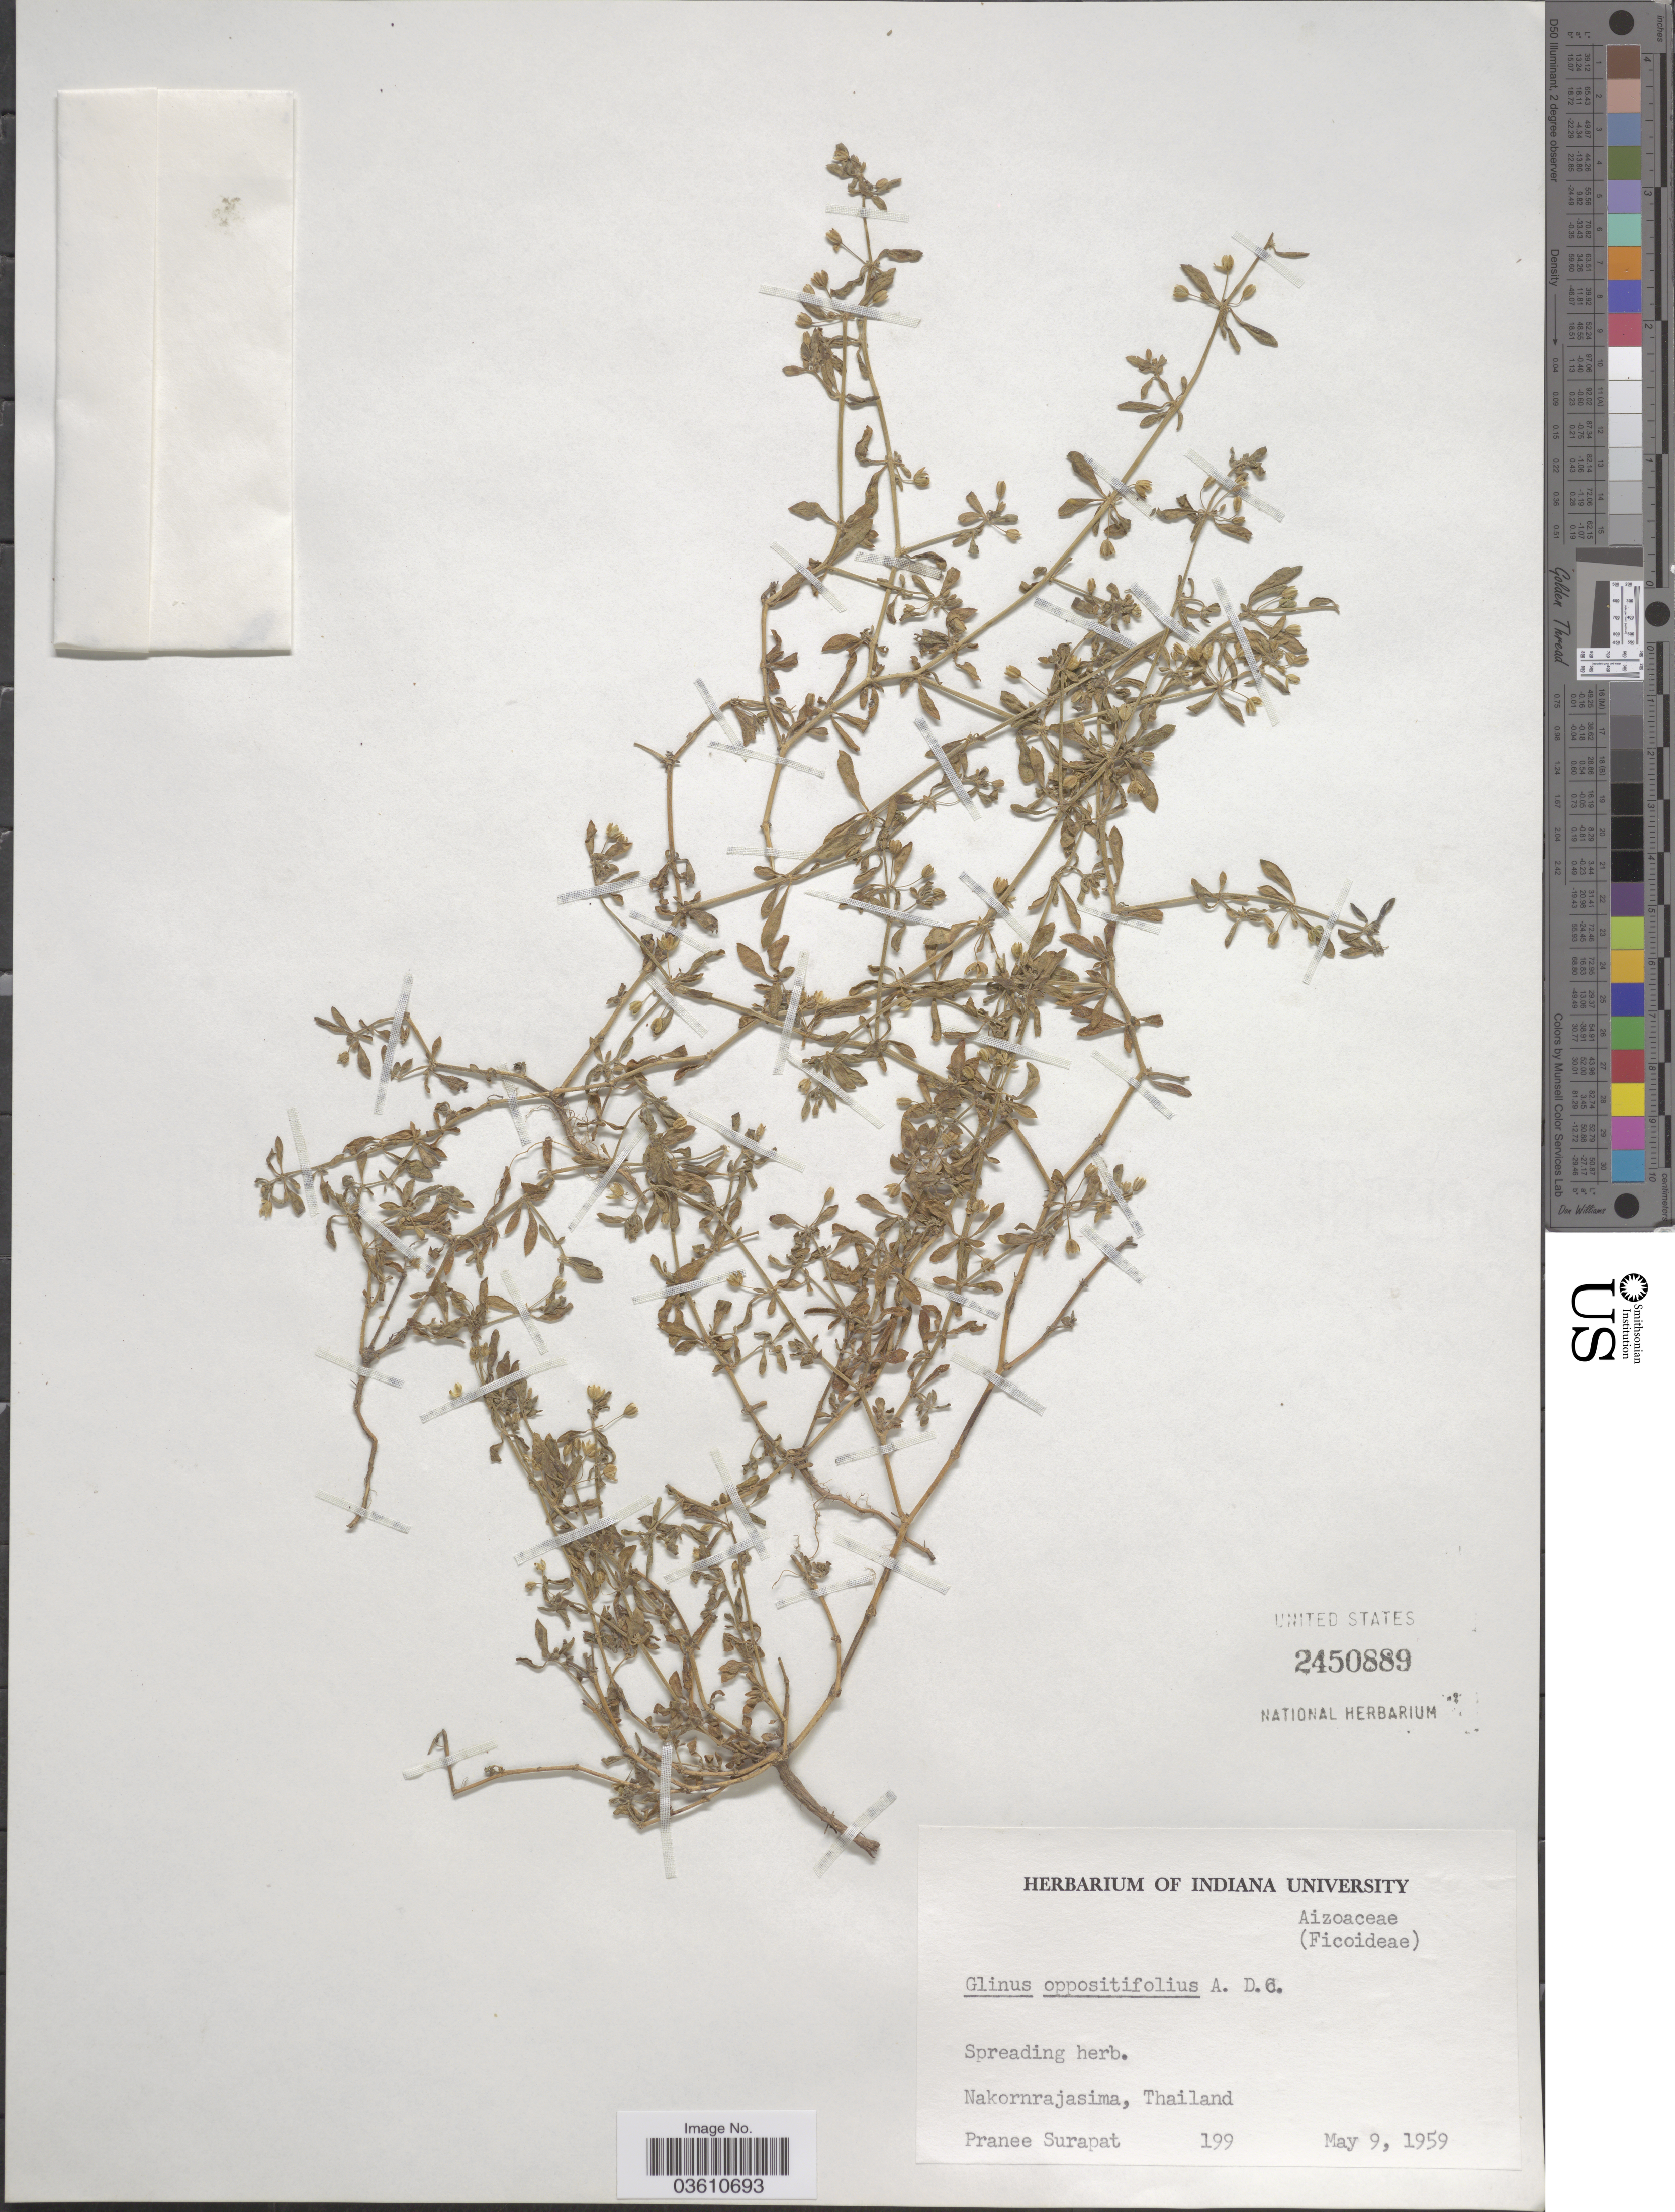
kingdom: Plantae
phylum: Tracheophyta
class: Magnoliopsida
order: Caryophyllales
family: Molluginaceae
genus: Glinus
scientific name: Glinus oppositifolius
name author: (L.) Aug. DC.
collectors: P. Surapat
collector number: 199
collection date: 1959-05-09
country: Thailand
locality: Nakornrajasima.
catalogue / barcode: US 2450889